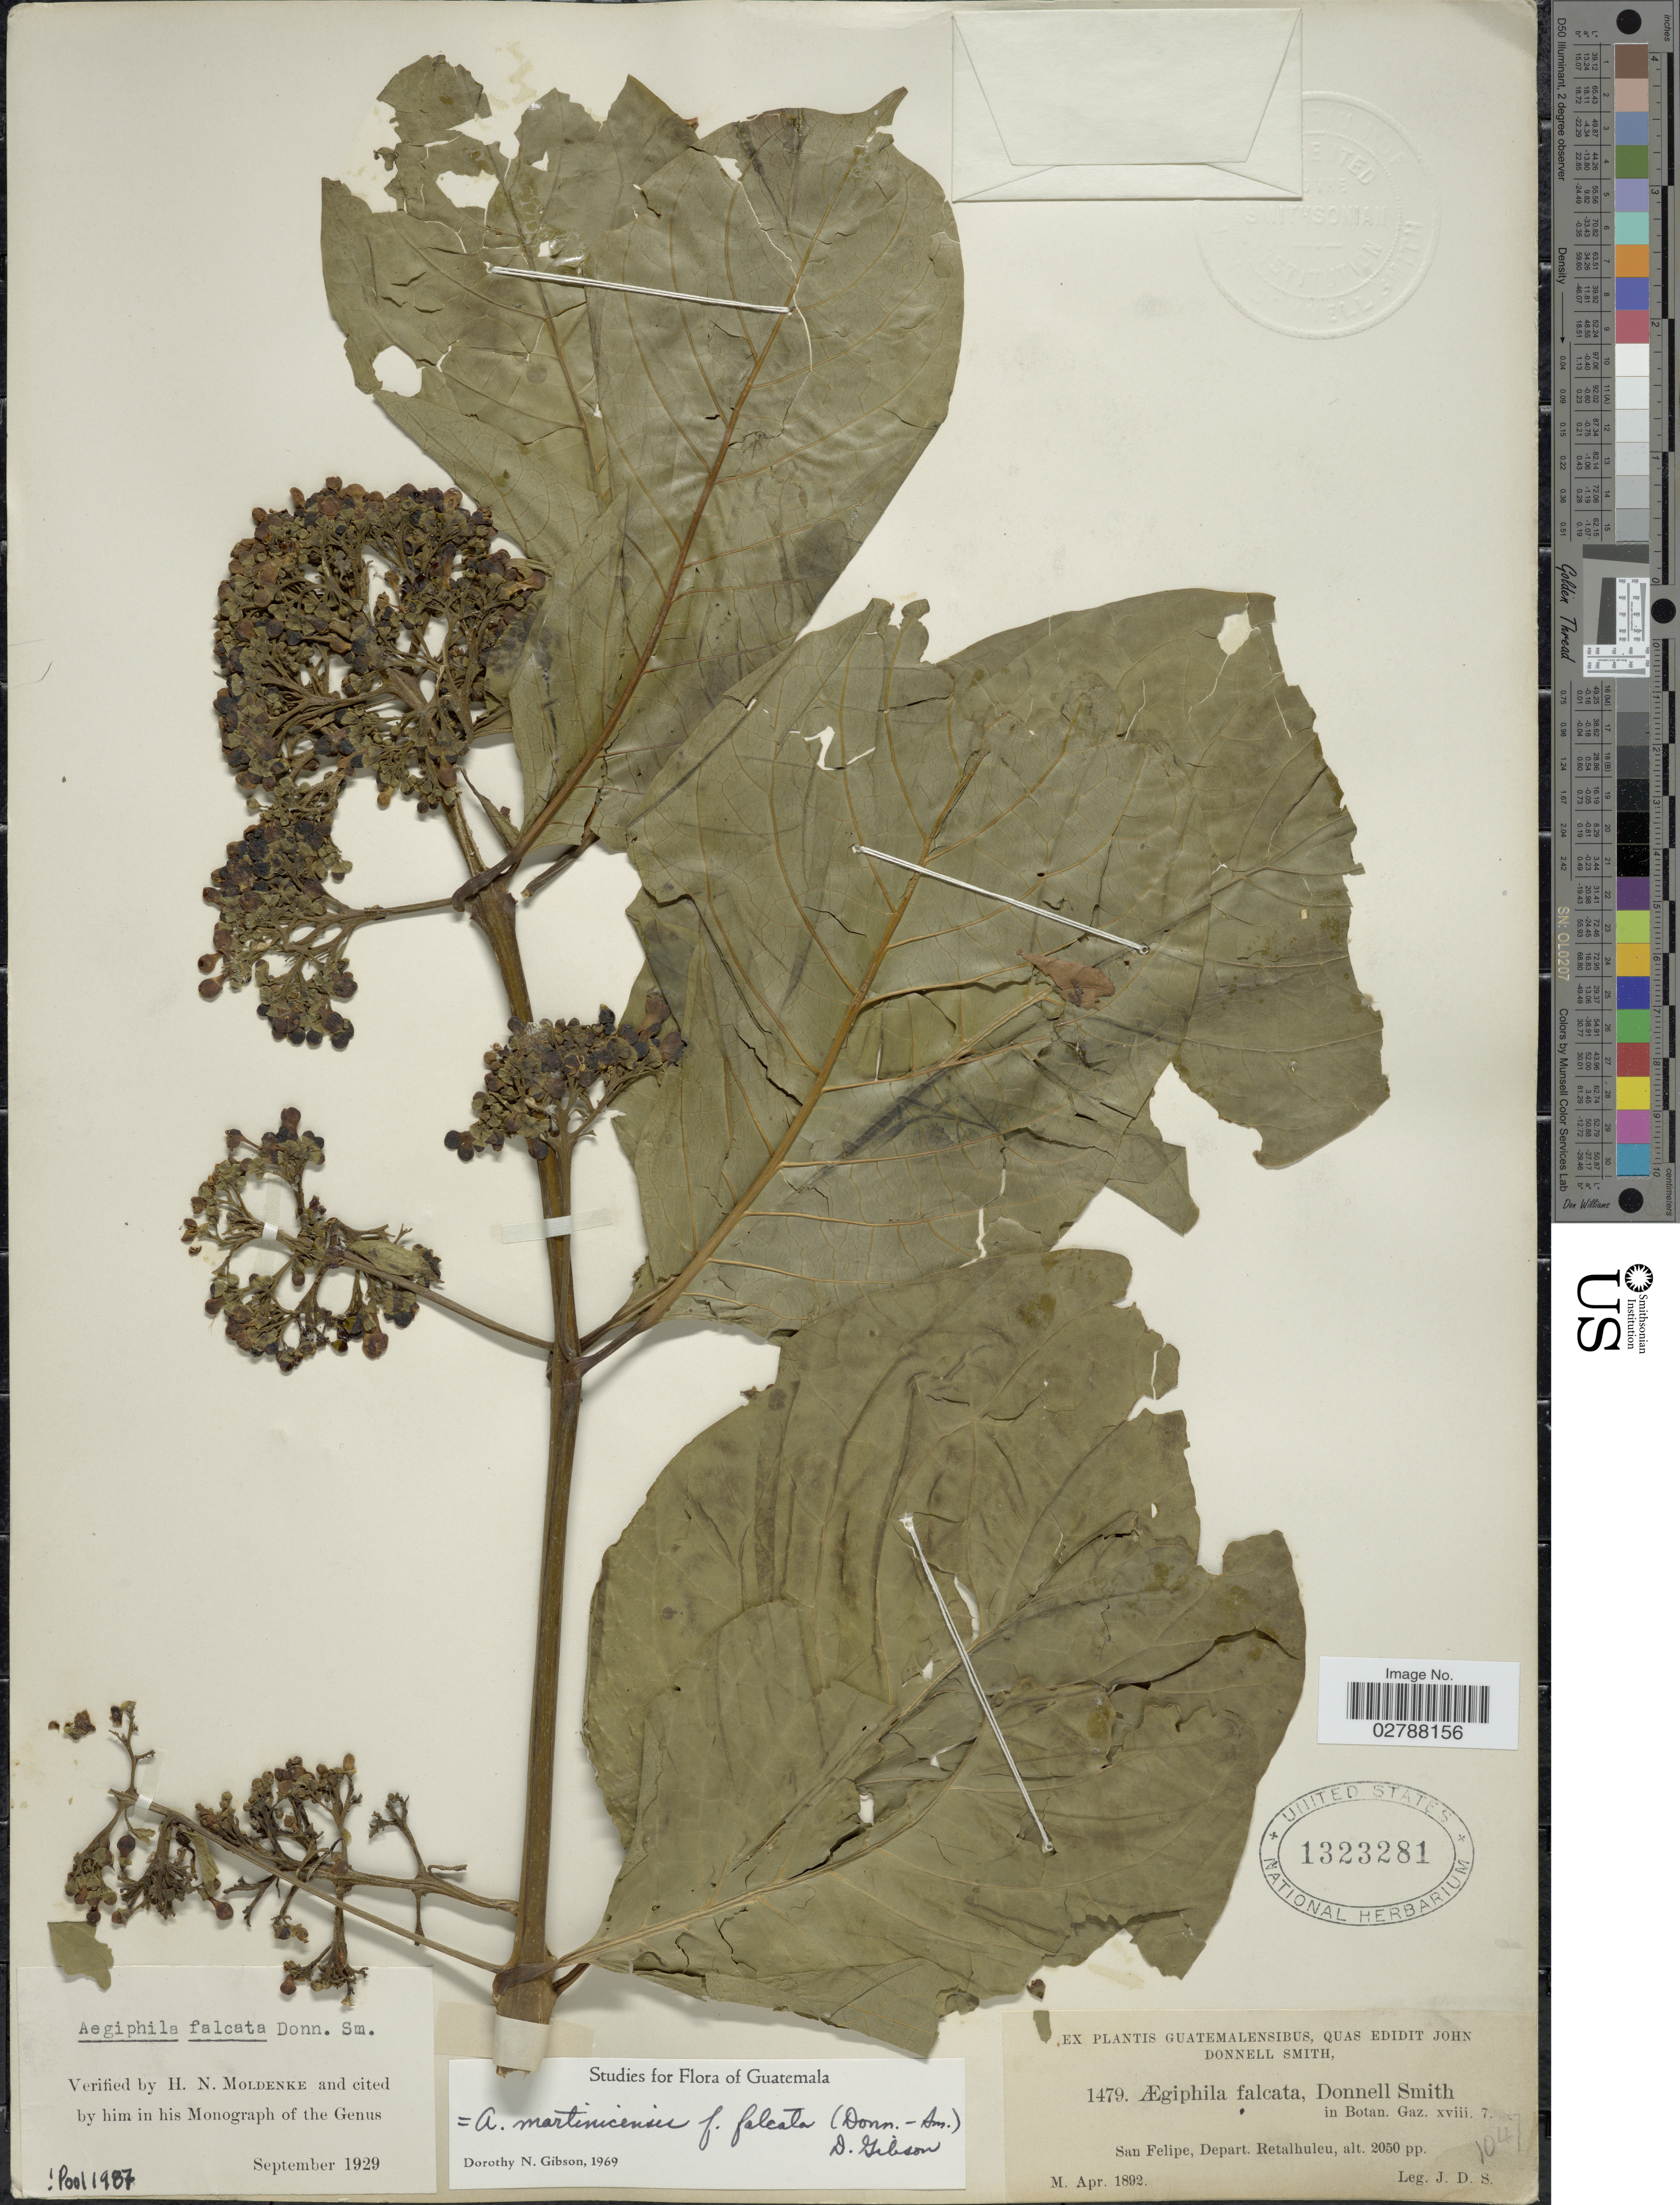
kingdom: Plantae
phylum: Tracheophyta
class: Magnoliopsida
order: Lamiales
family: Lamiaceae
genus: Aegiphila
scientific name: Aegiphila falcata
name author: Donn. Sm.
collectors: J. Donnell Smith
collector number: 1479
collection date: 1892-04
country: Guatemala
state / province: Retalhuleu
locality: San Felipe, Depart. Retalhuleu.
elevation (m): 625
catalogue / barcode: US 1323281